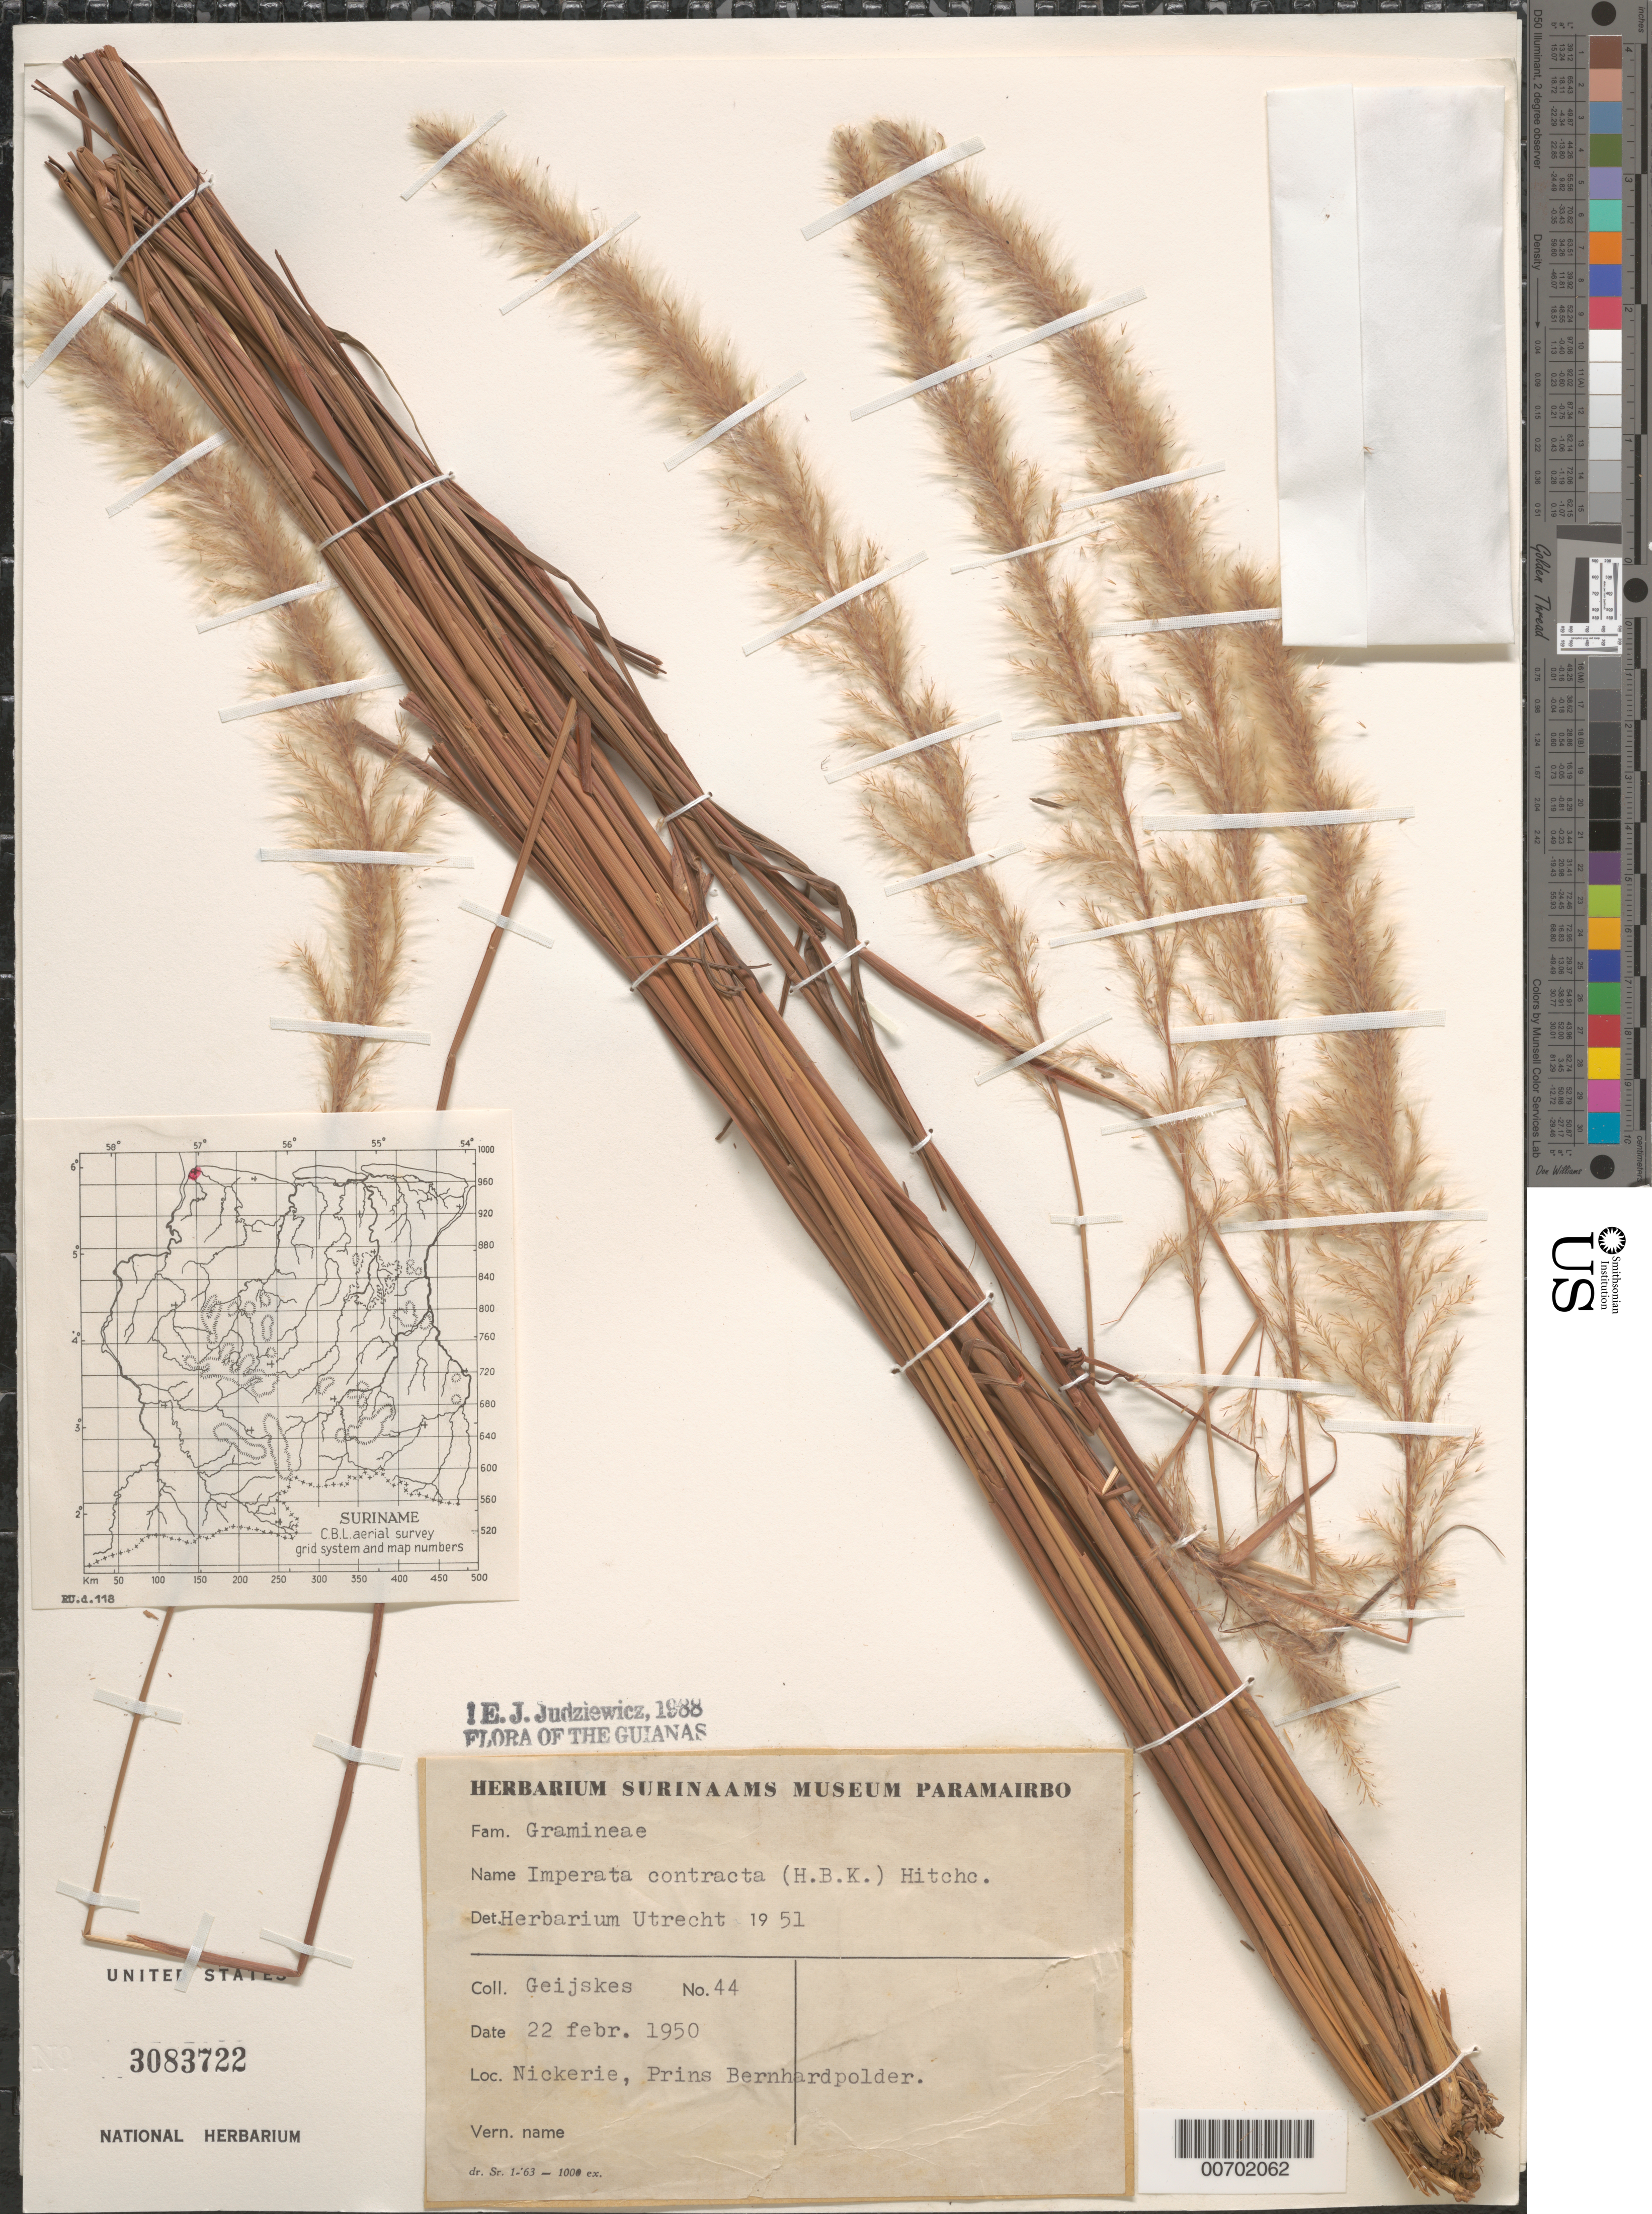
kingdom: Plantae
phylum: Tracheophyta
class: Liliopsida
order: Poales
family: Poaceae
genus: Imperata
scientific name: Imperata contracta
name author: (Kunth) Hitchc.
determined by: Judziewicz, E. J.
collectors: D. Geijskes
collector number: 44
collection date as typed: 22-Feb-50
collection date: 1950-02-22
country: Suriname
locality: Prins Bernhardpolder, Paramaribo, Nickerie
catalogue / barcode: US 3083722